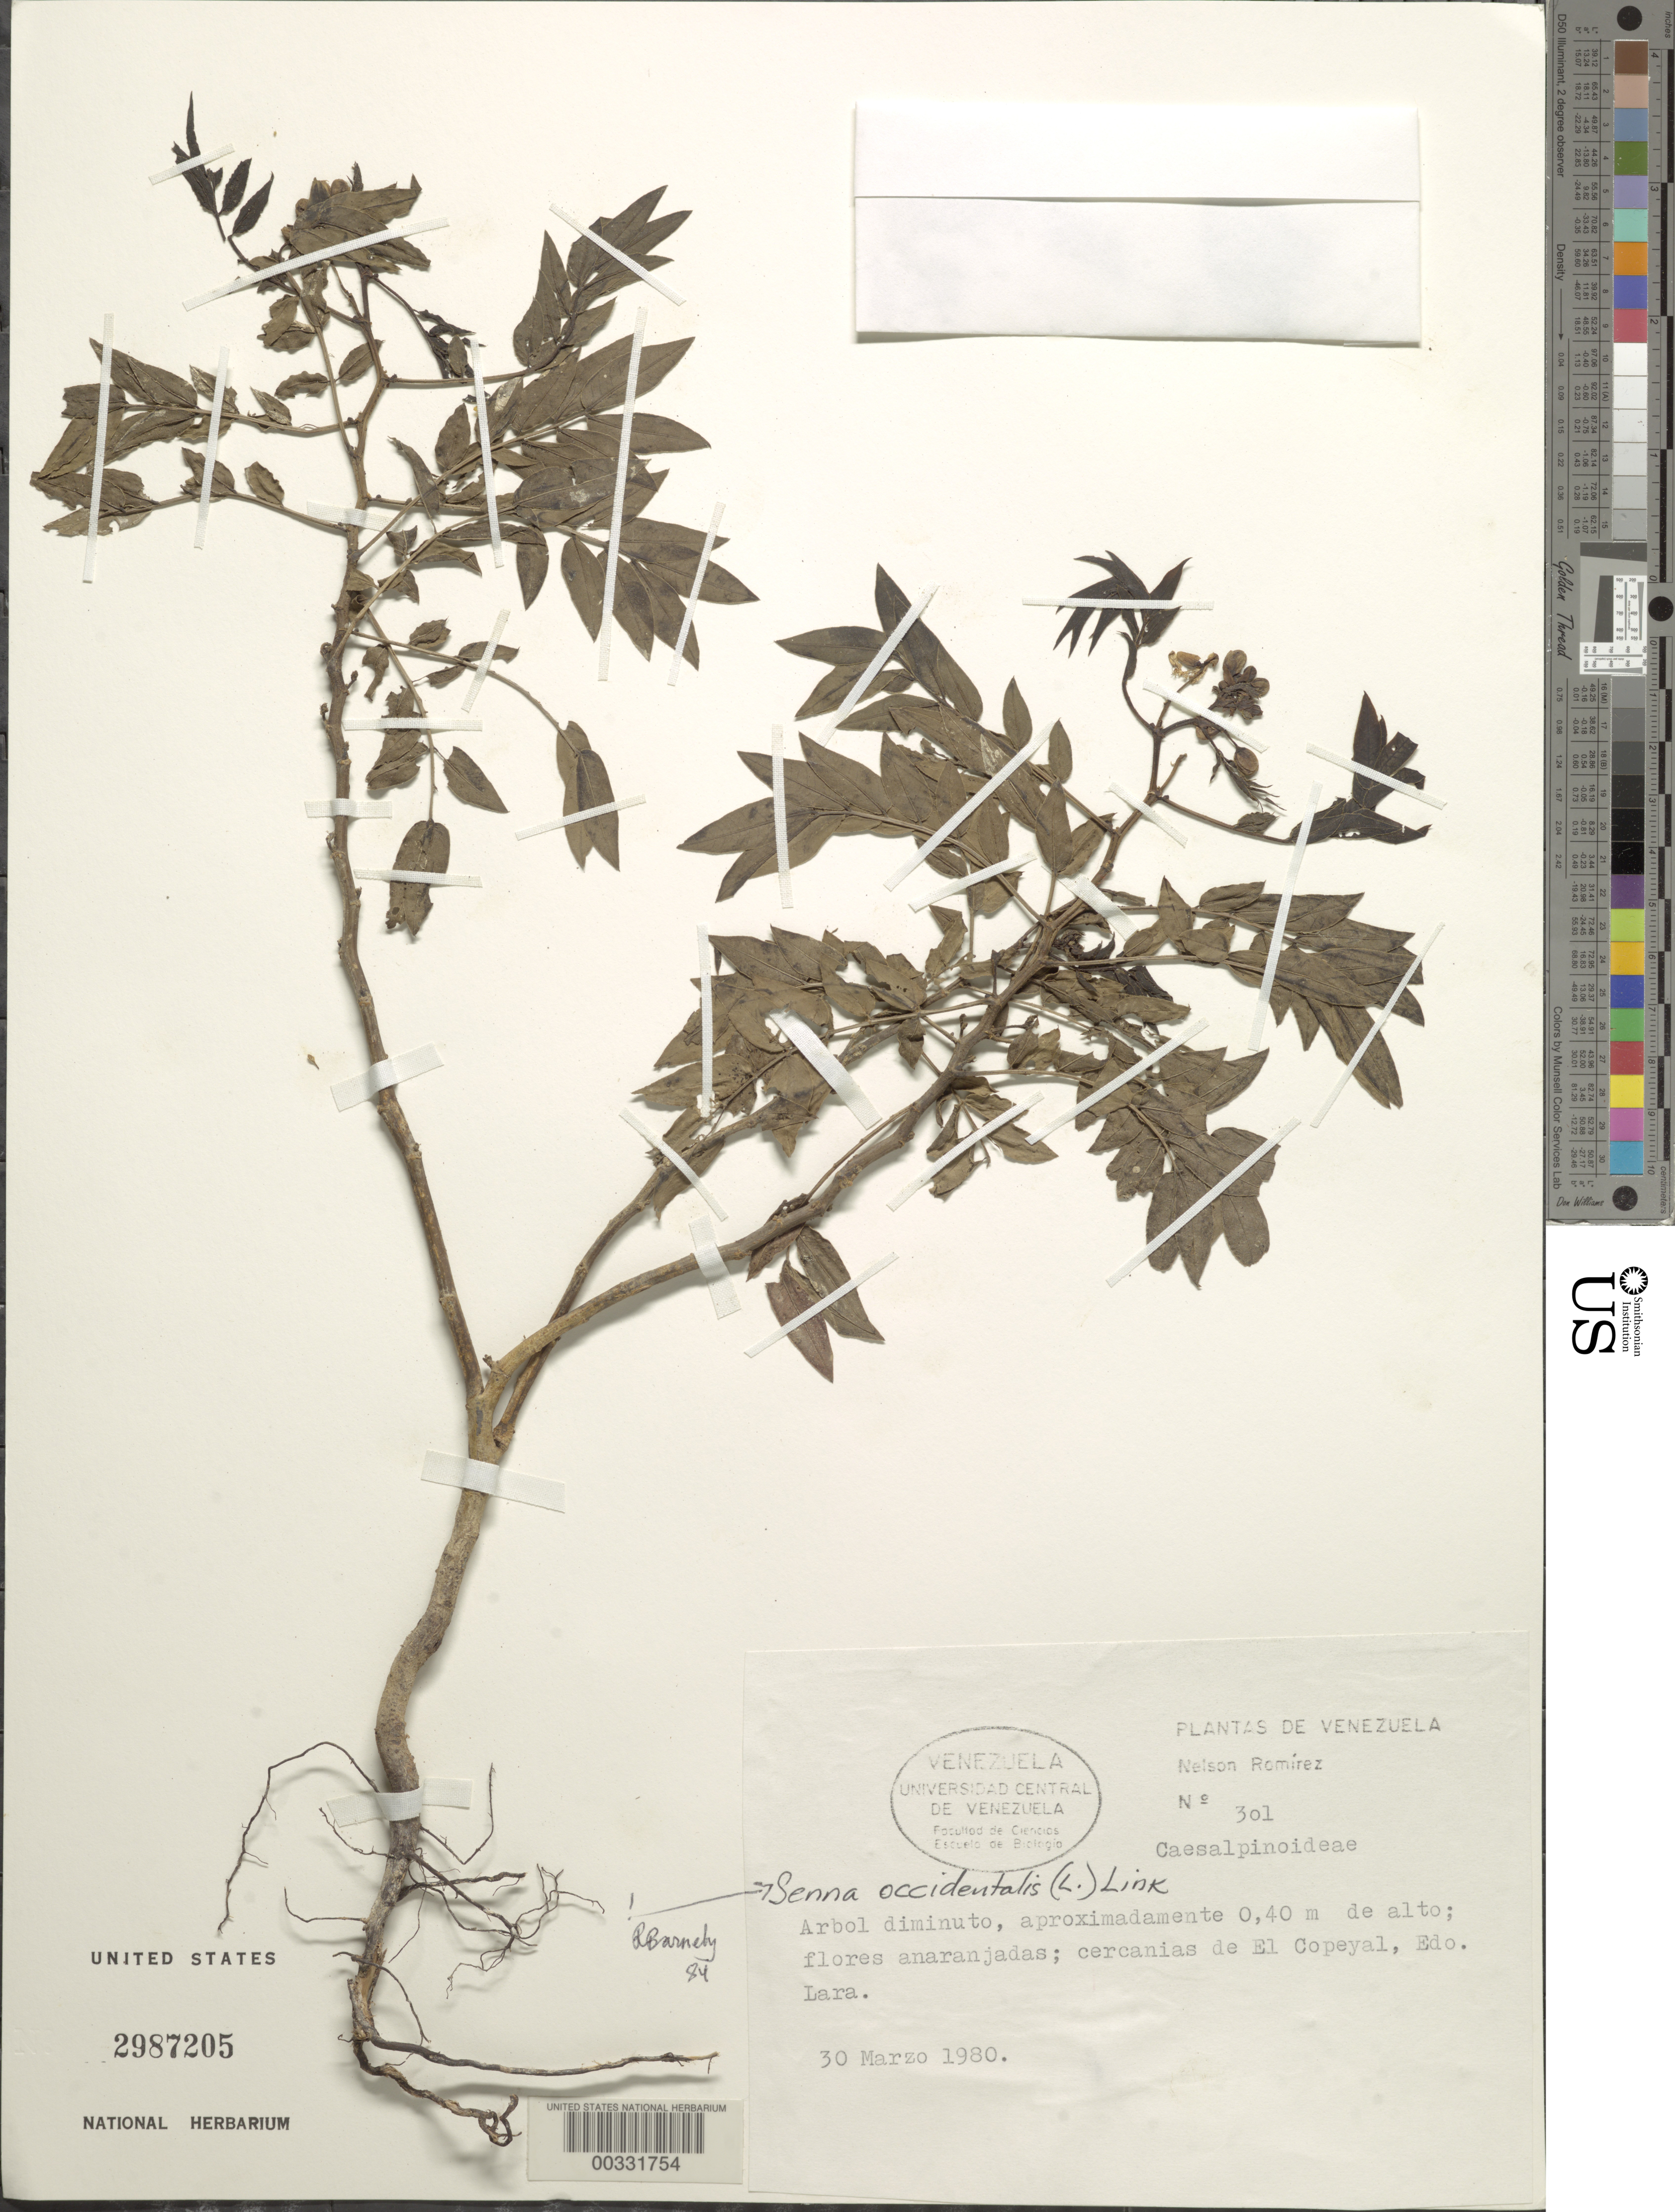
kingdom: Plantae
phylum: Tracheophyta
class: Magnoliopsida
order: Fabales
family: Fabaceae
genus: Senna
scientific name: Senna occidentalis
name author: (L.) Link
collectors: N. Romirez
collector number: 301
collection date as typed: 30 Mar 1980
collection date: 1980-03-30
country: Venezuela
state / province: Lara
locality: Ca el copeyal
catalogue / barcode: US 2957205